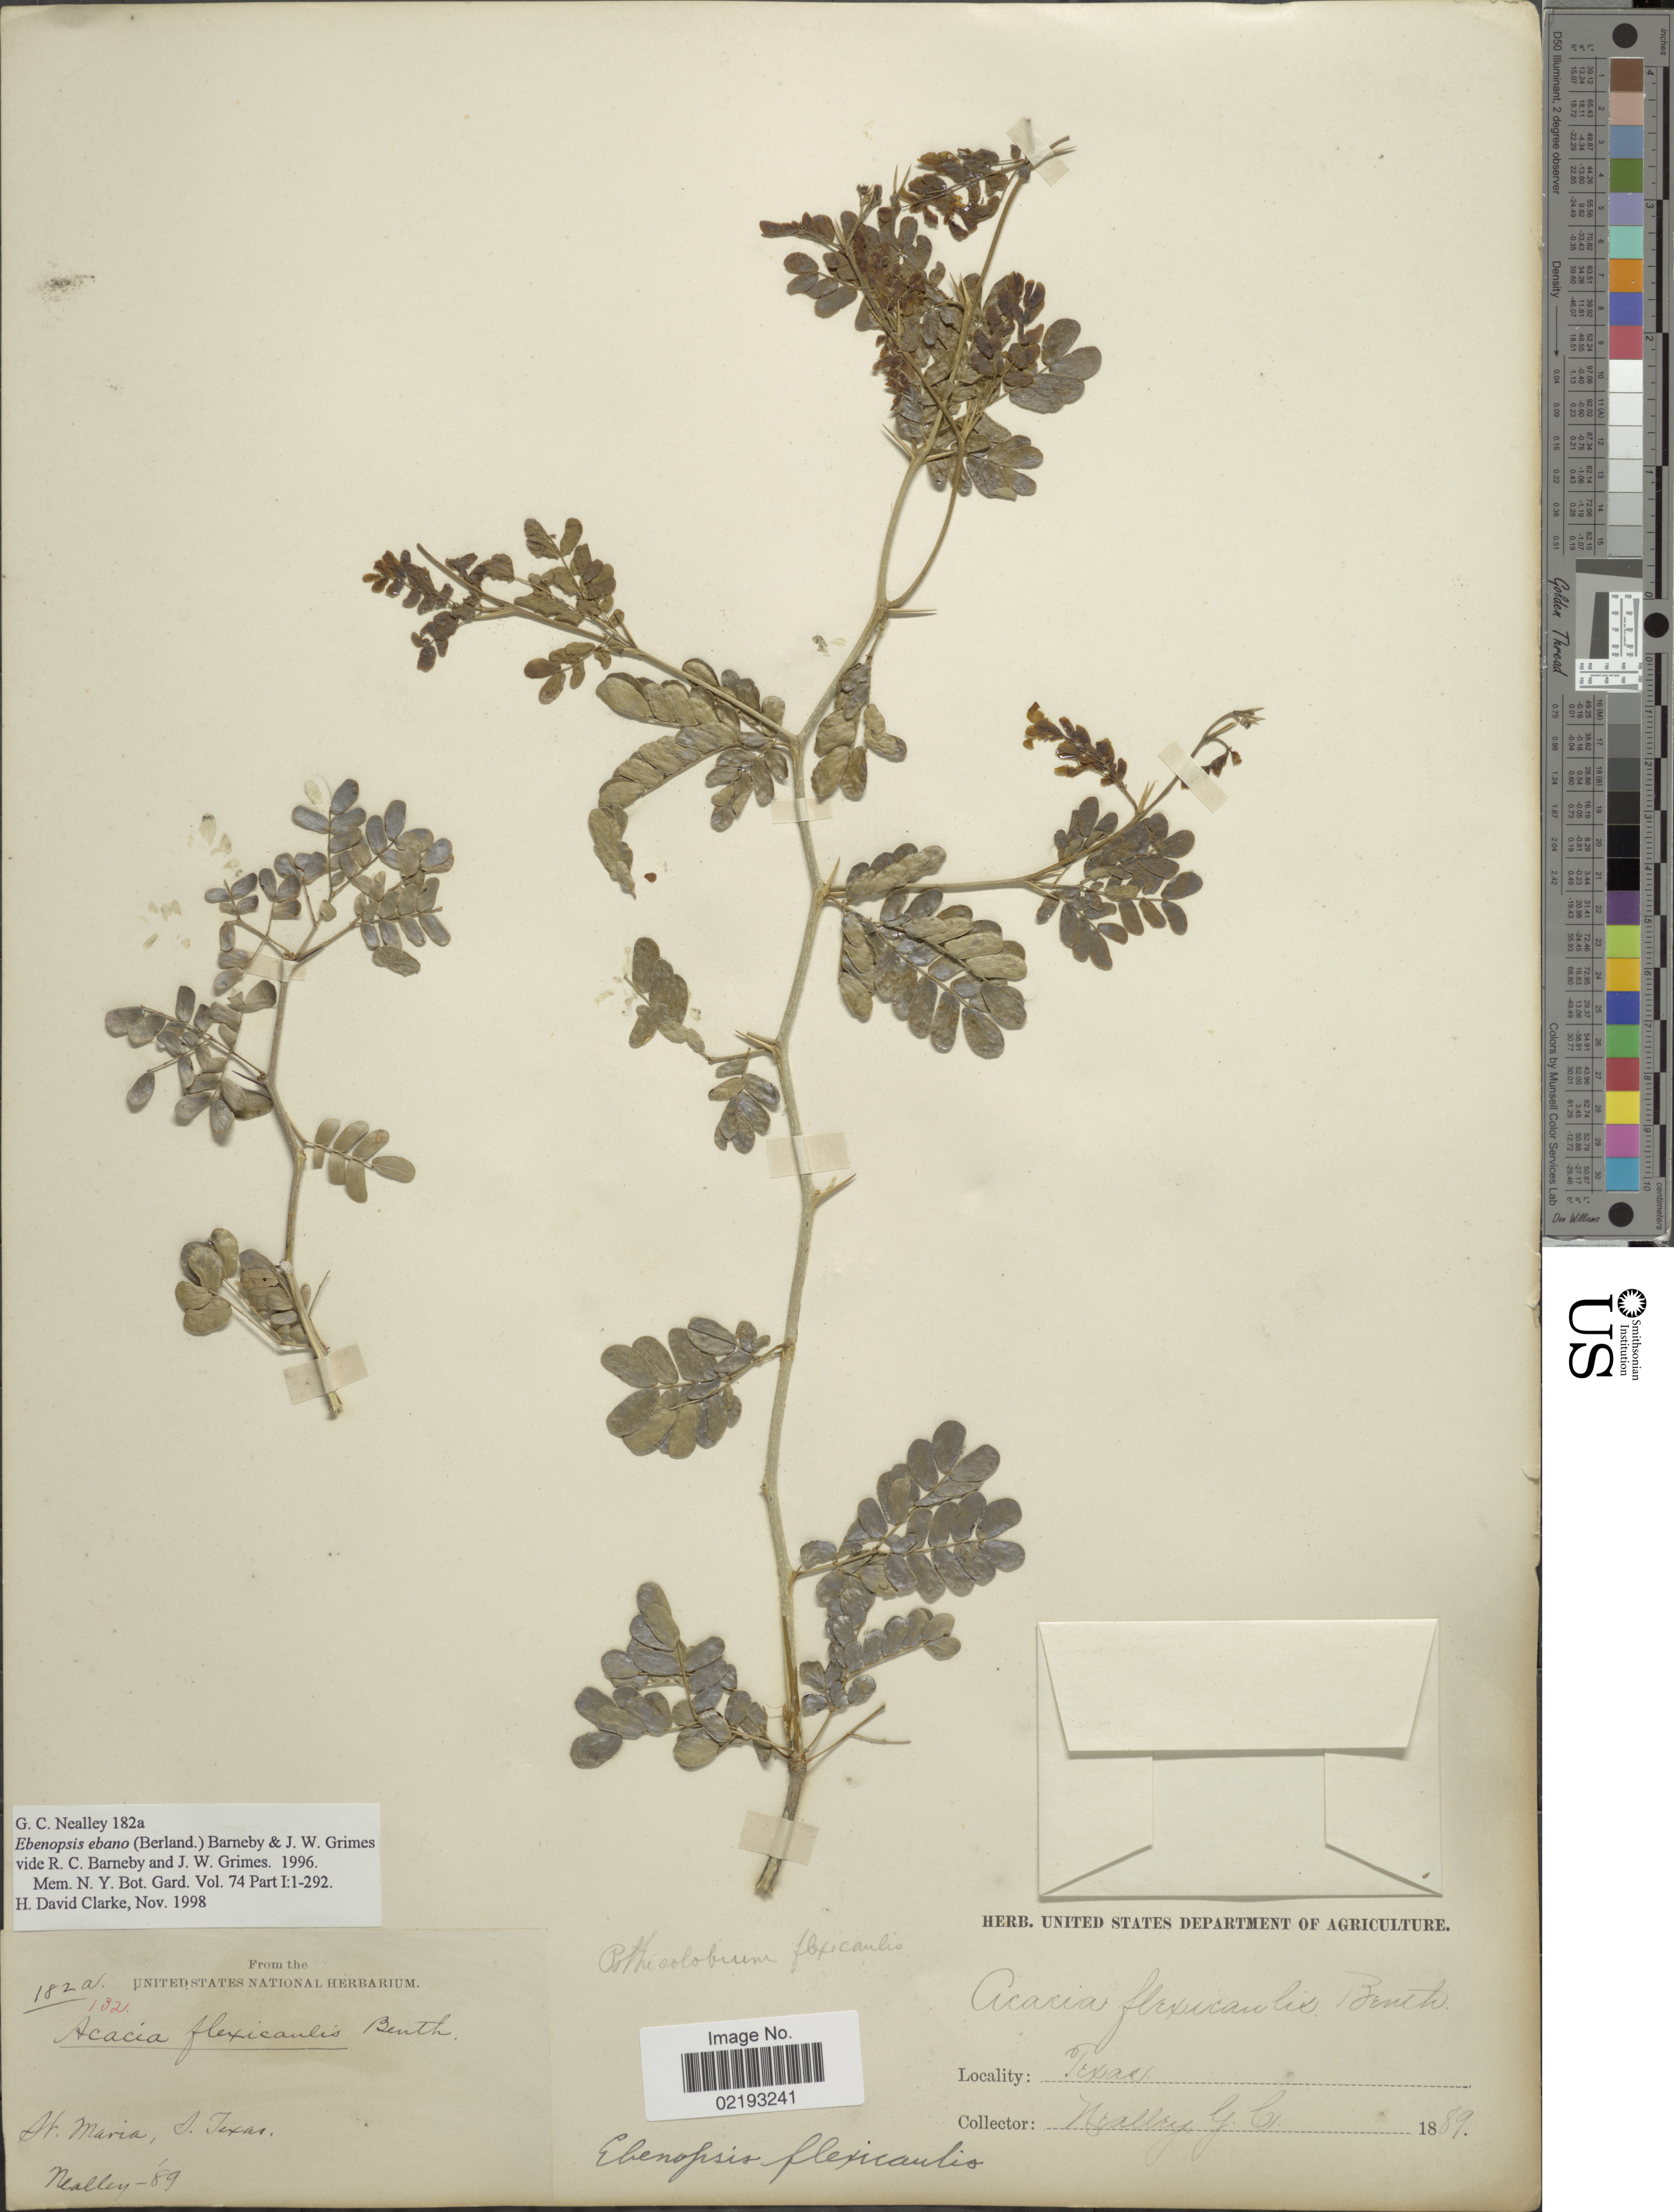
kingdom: Plantae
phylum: Tracheophyta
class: Magnoliopsida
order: Fabales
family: Fabaceae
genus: Ebenopsis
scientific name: Ebenopsis ebano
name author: (Berland.) Barneby & J.W. Grimes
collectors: G. C. Nealley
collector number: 182a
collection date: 1889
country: United States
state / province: Texas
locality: St Maria, S. Texas